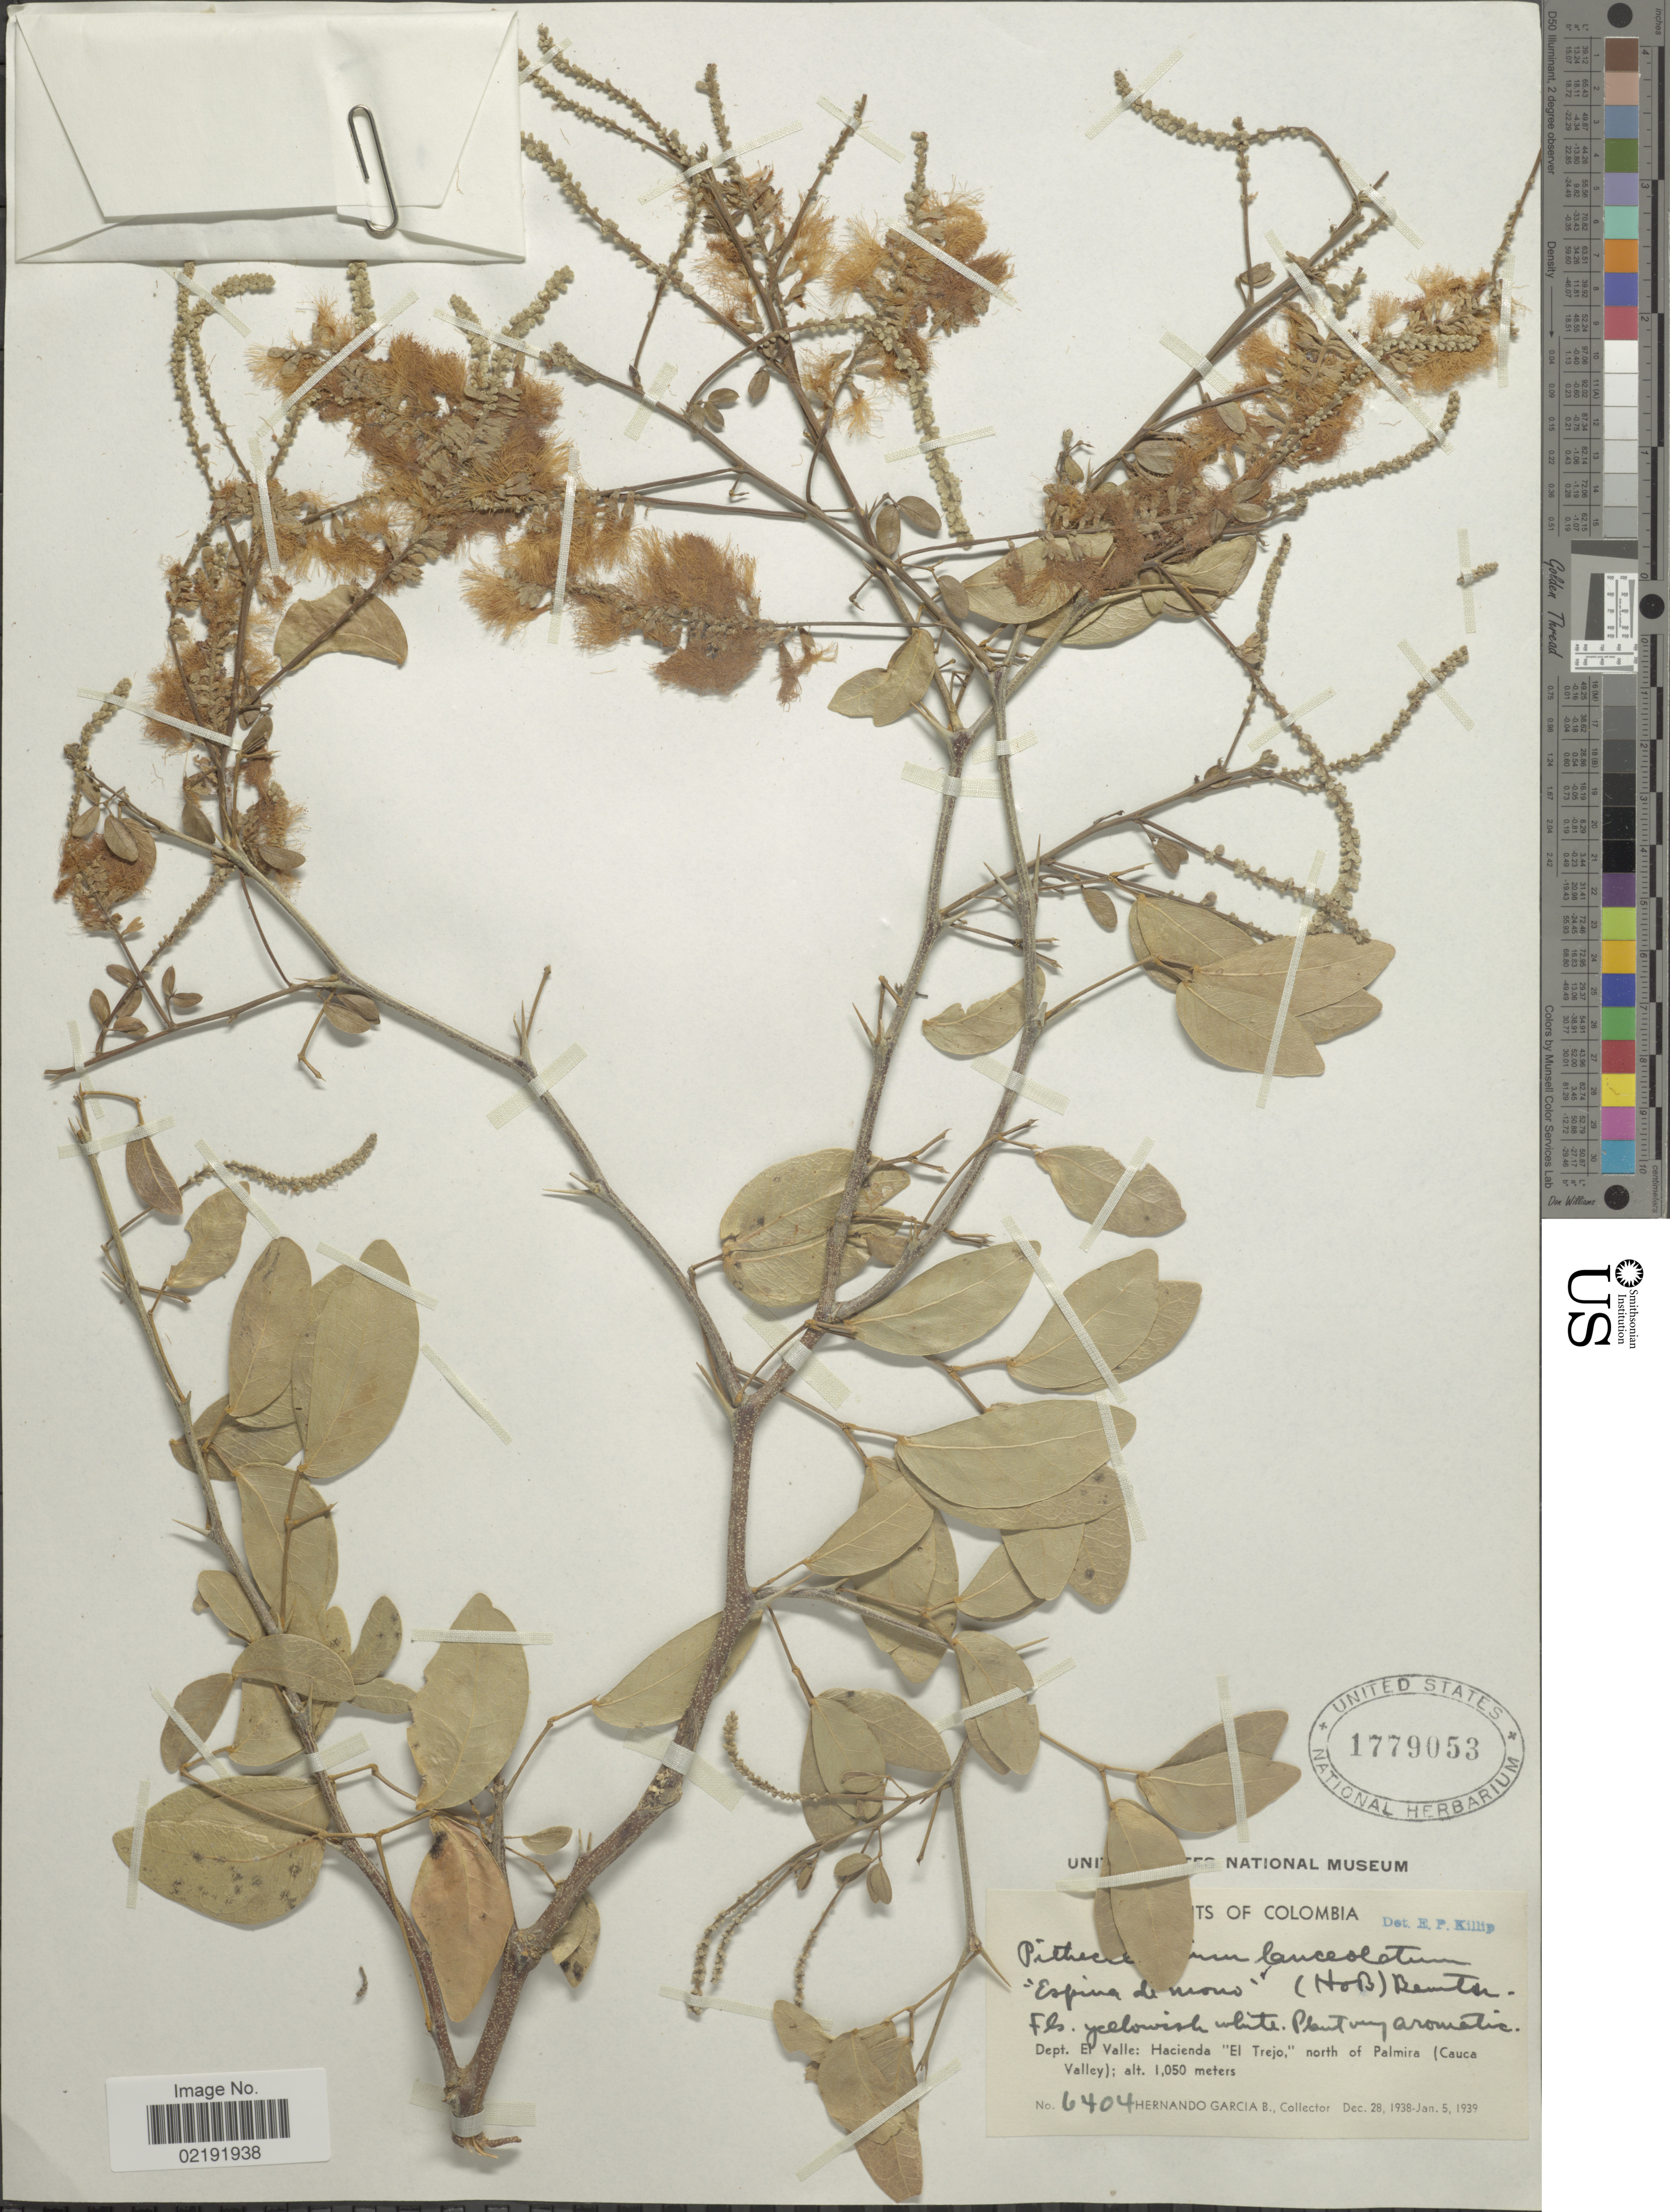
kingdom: Plantae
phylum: Tracheophyta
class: Magnoliopsida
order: Fabales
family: Fabaceae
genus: Pithecellobium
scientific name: Pithecellobium lanceolatum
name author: (Humb. & Bonpl. ex Willd.) Benth.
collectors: H. García Barriga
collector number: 6404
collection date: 1938-12-28/1939-01-05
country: Colombia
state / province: Valle del Cauca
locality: Dept. El Valle: Hacienda "El Trejo", north of Palmira (Cauca Valley)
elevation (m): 1050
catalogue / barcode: US 1779053